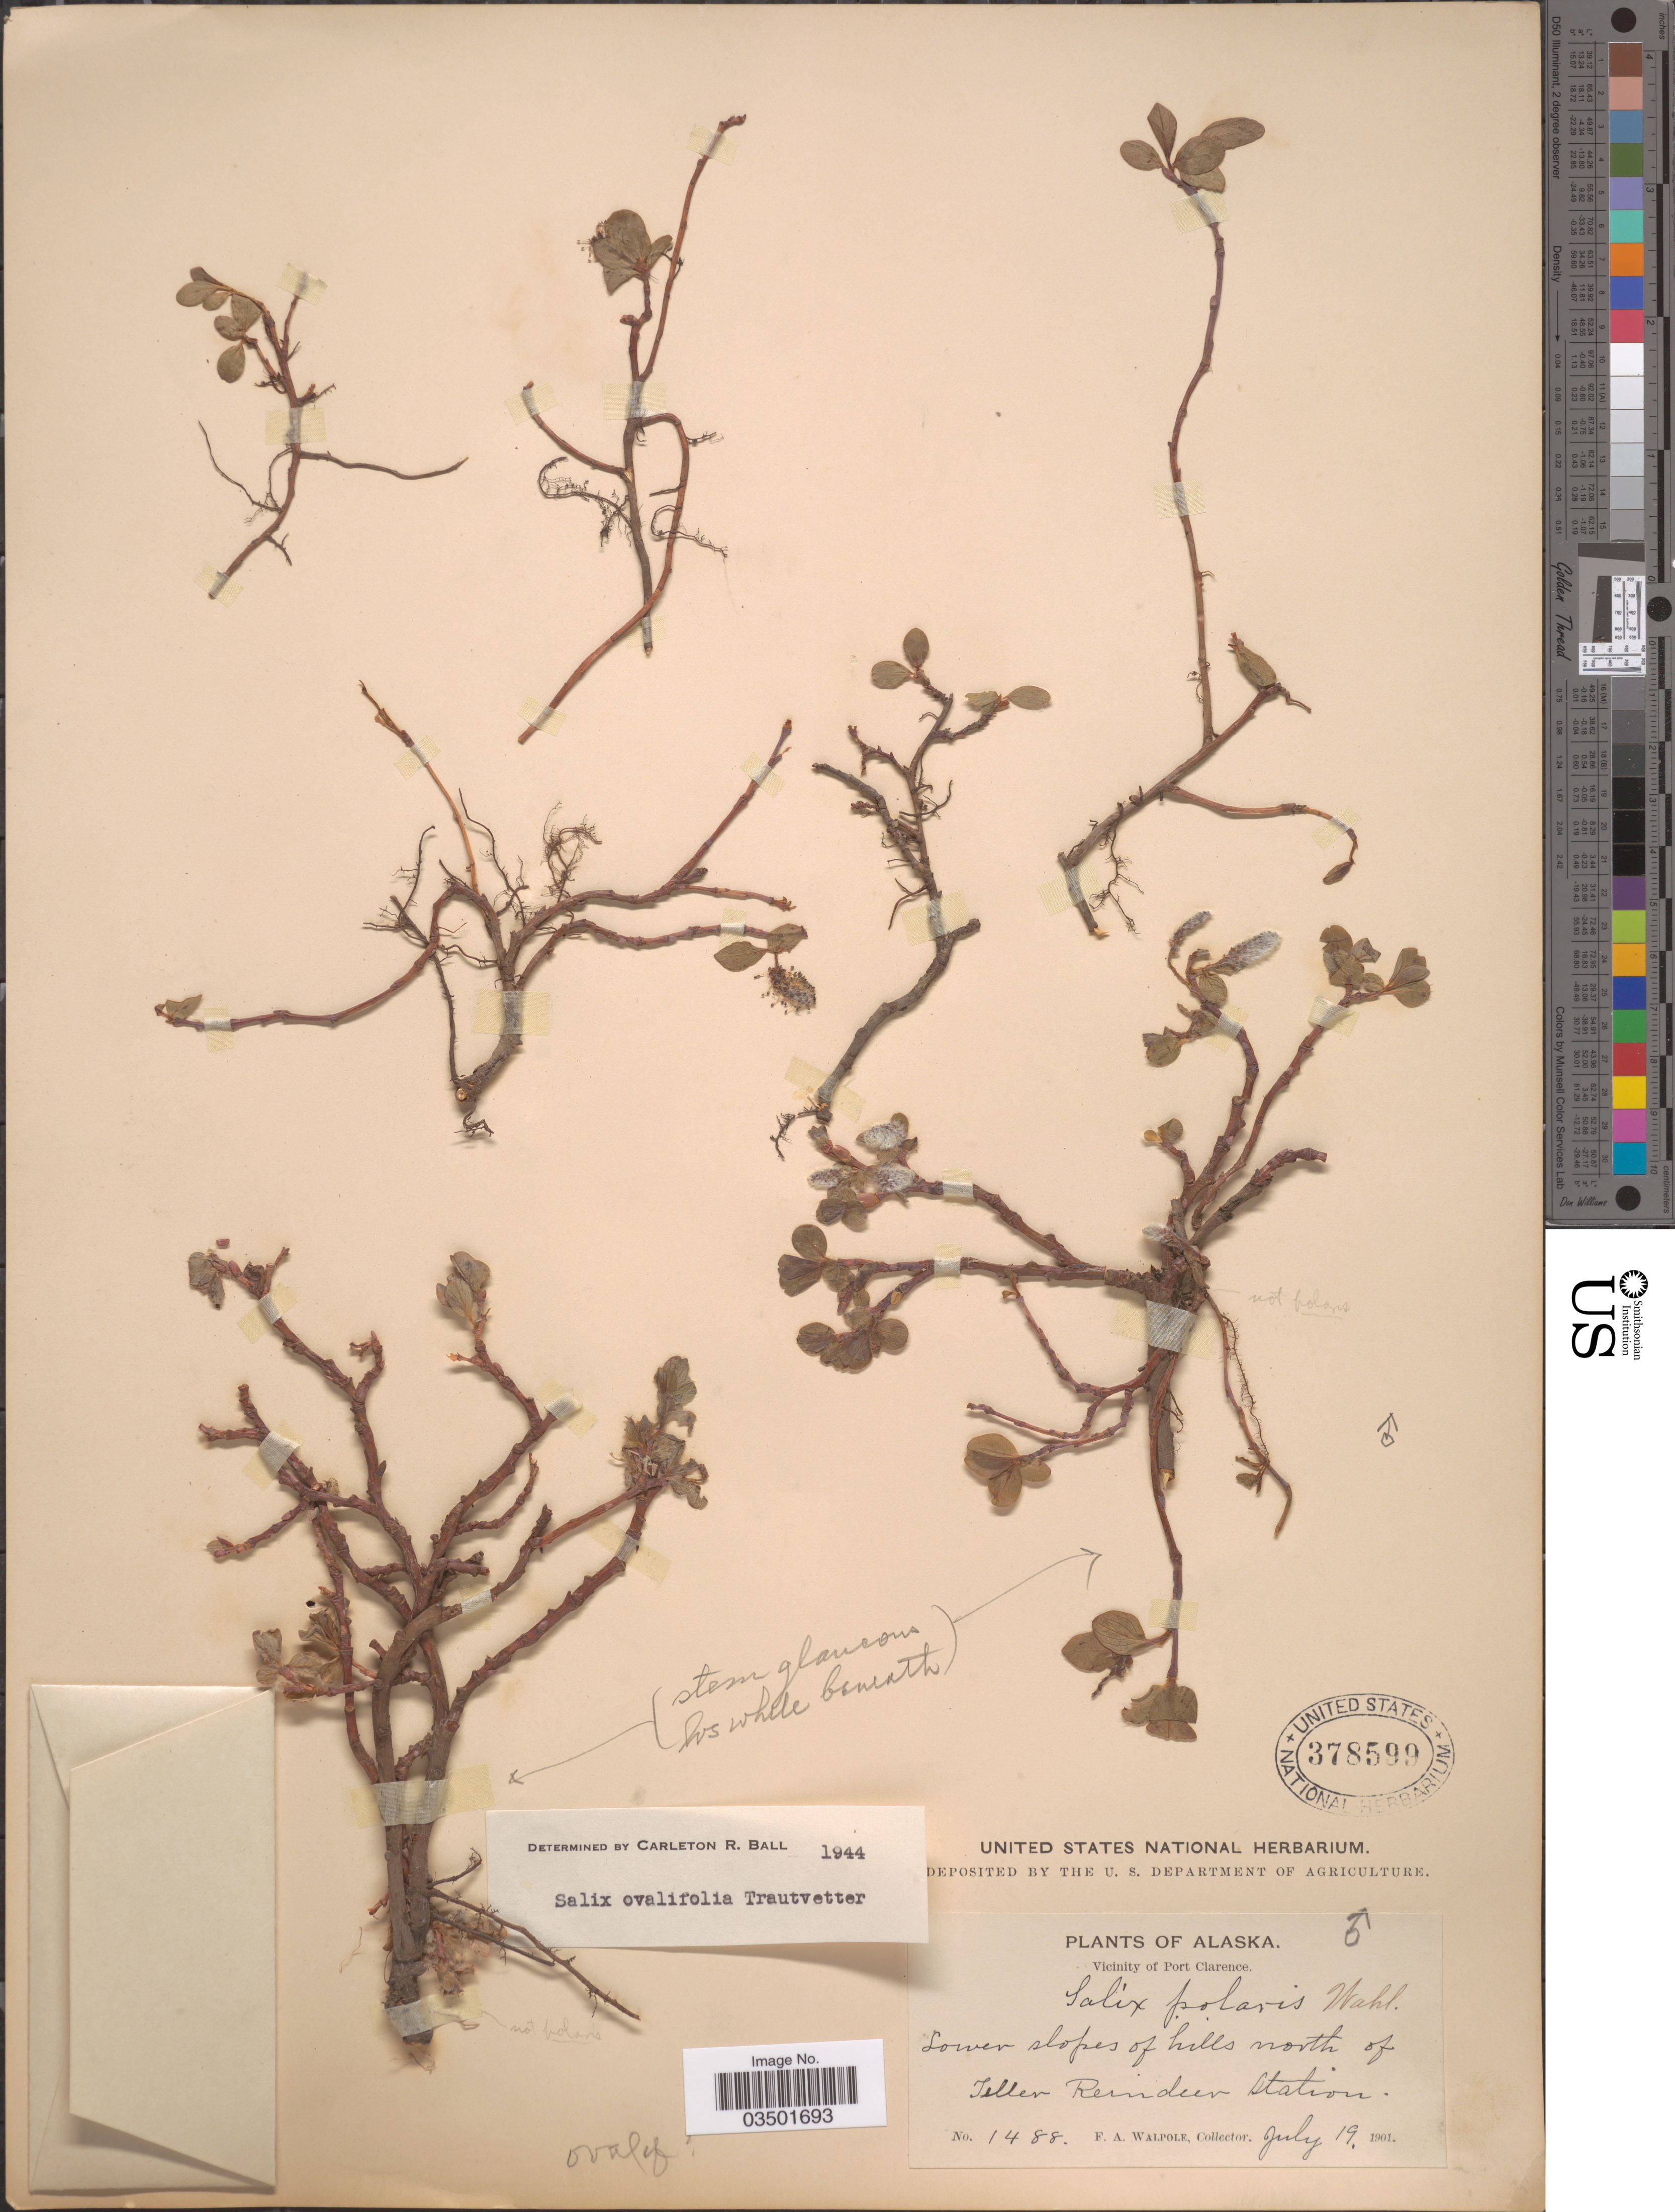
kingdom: Plantae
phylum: Tracheophyta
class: Magnoliopsida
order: Malpighiales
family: Salicaceae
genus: Salix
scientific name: Salix ovalifolia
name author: Trautv.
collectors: F. Walpole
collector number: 1488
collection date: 1901-07-19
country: United States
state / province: Alaska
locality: Vicinity of Port Clarence. North of Teller Reindeer Station.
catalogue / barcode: US 378599